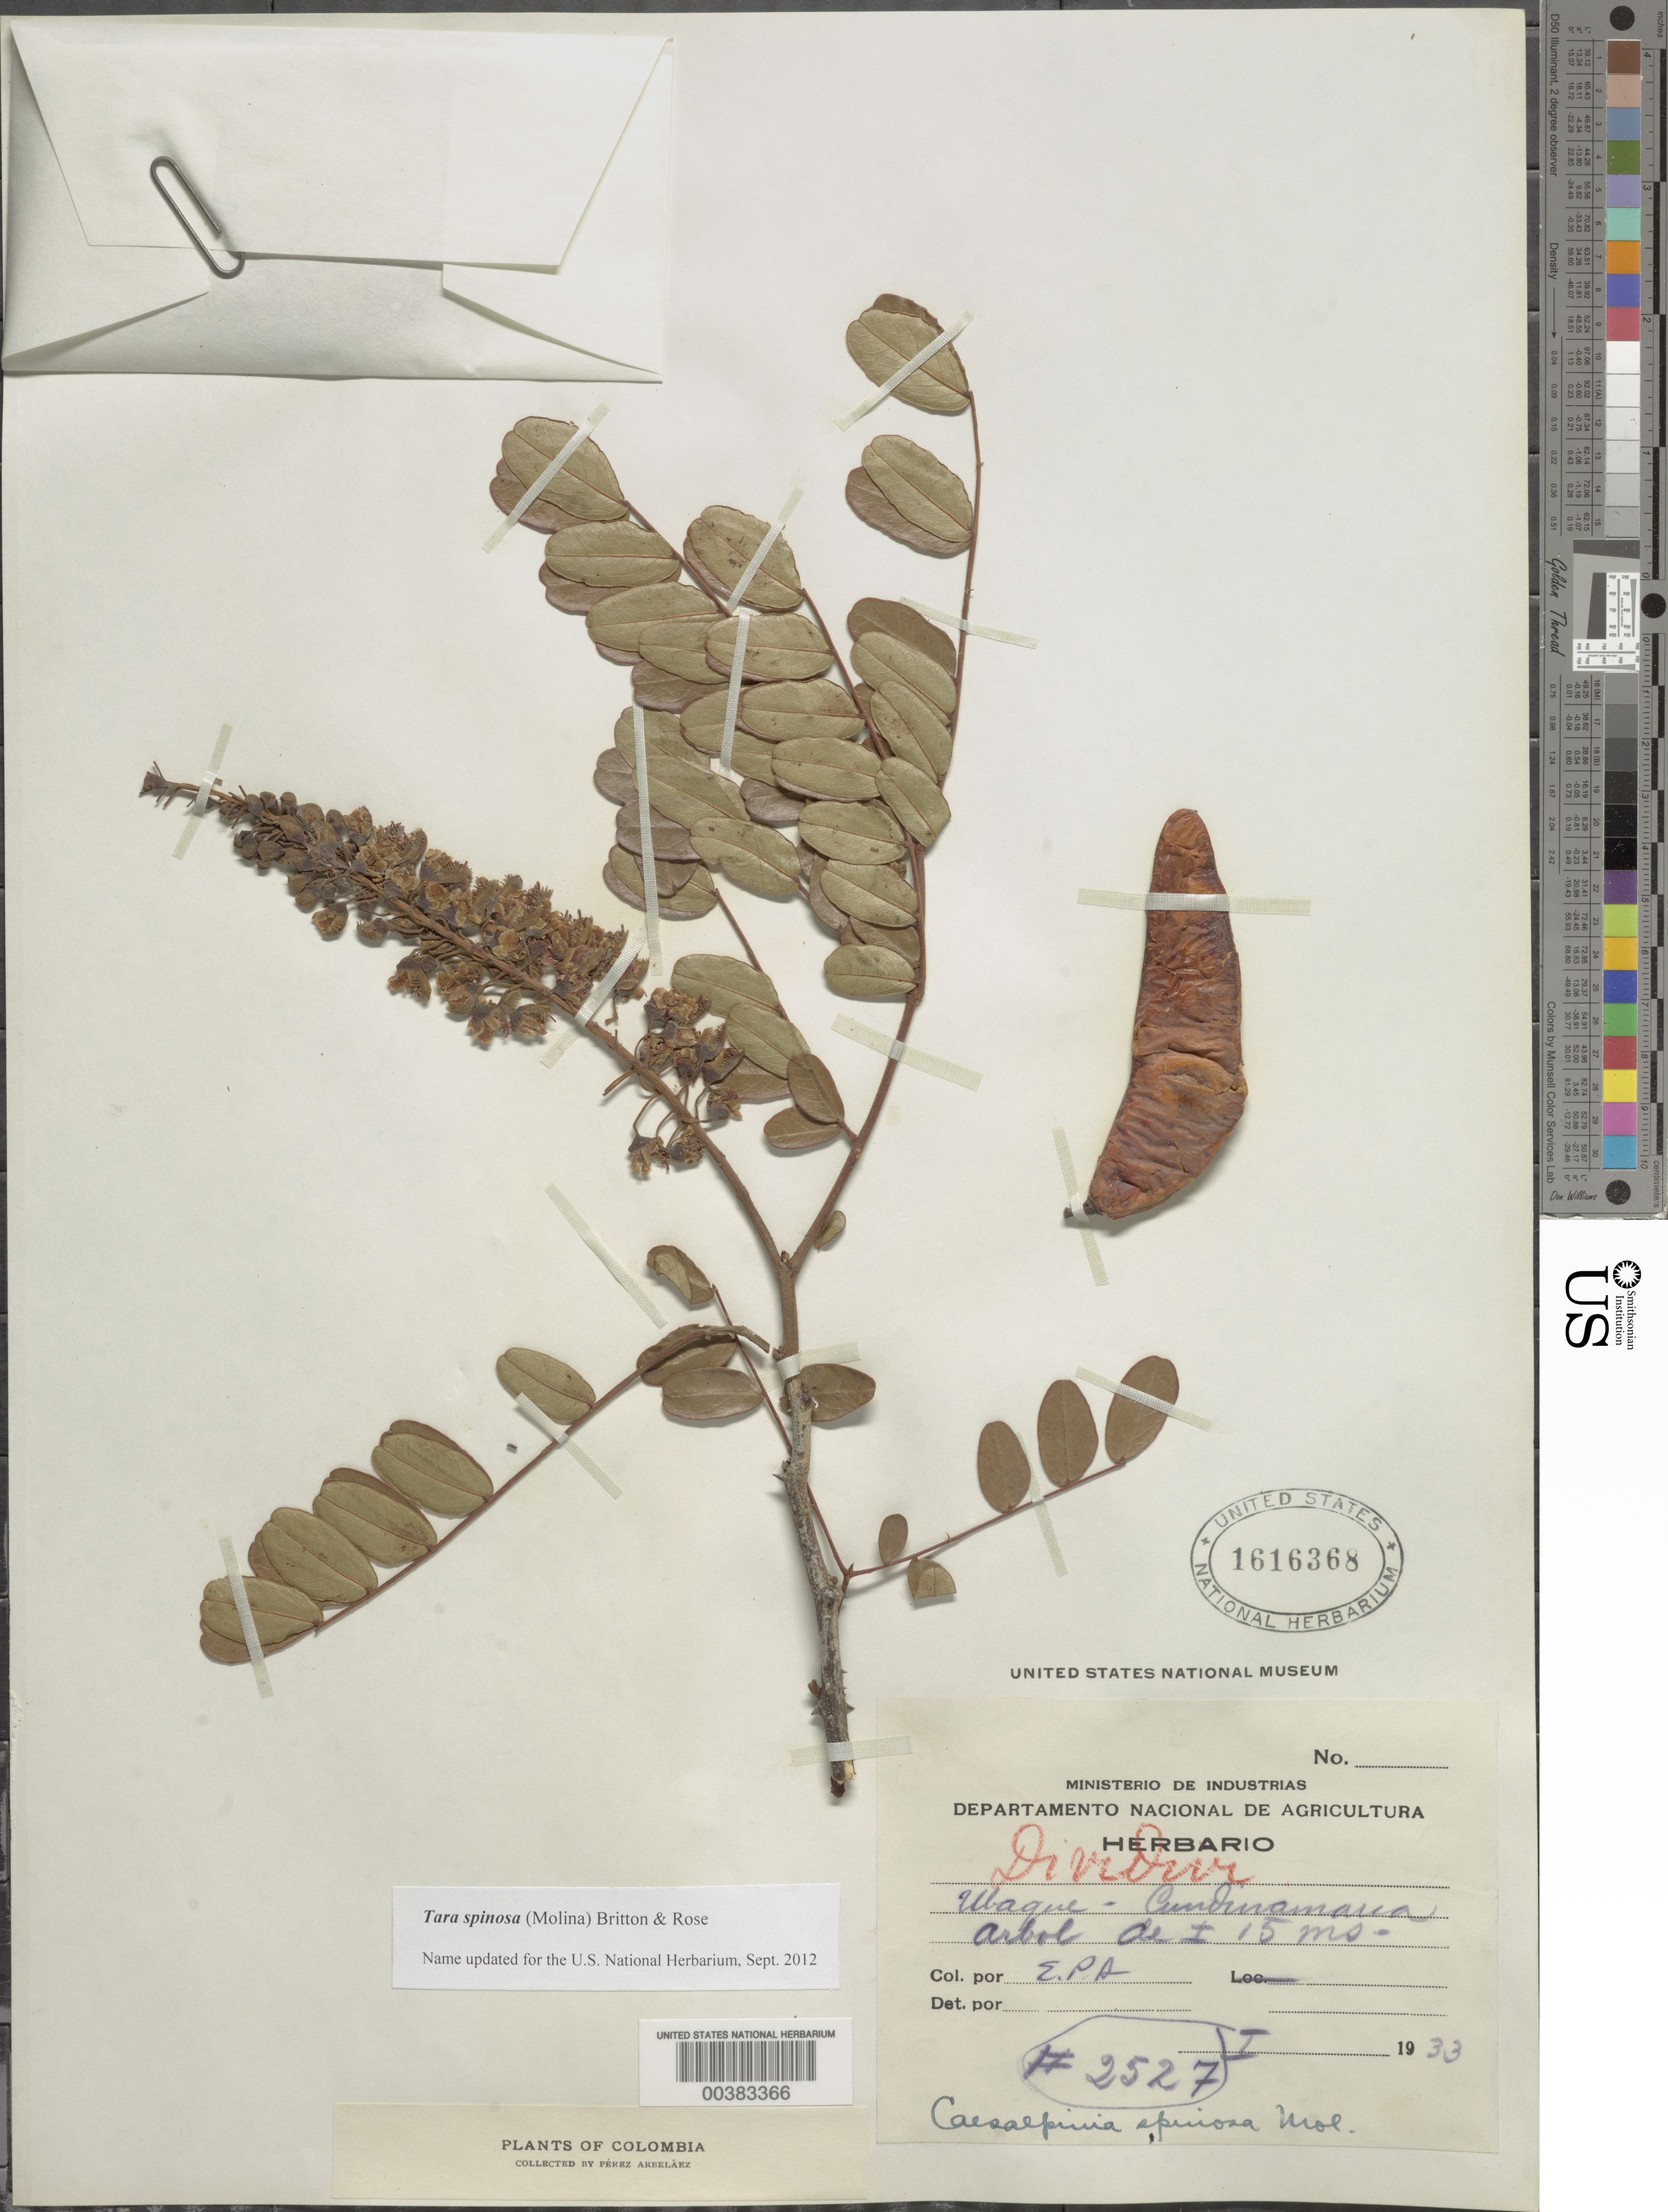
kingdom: Plantae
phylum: Tracheophyta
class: Magnoliopsida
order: Fabales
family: Fabaceae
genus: Tara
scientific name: Tara spinosa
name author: (Molina) Britton & Rose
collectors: E. Pérez Arbeláez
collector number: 2527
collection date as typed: Jan 1933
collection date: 1933-01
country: Colombia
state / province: Cundinamarca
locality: Ubaque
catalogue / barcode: US 1616368